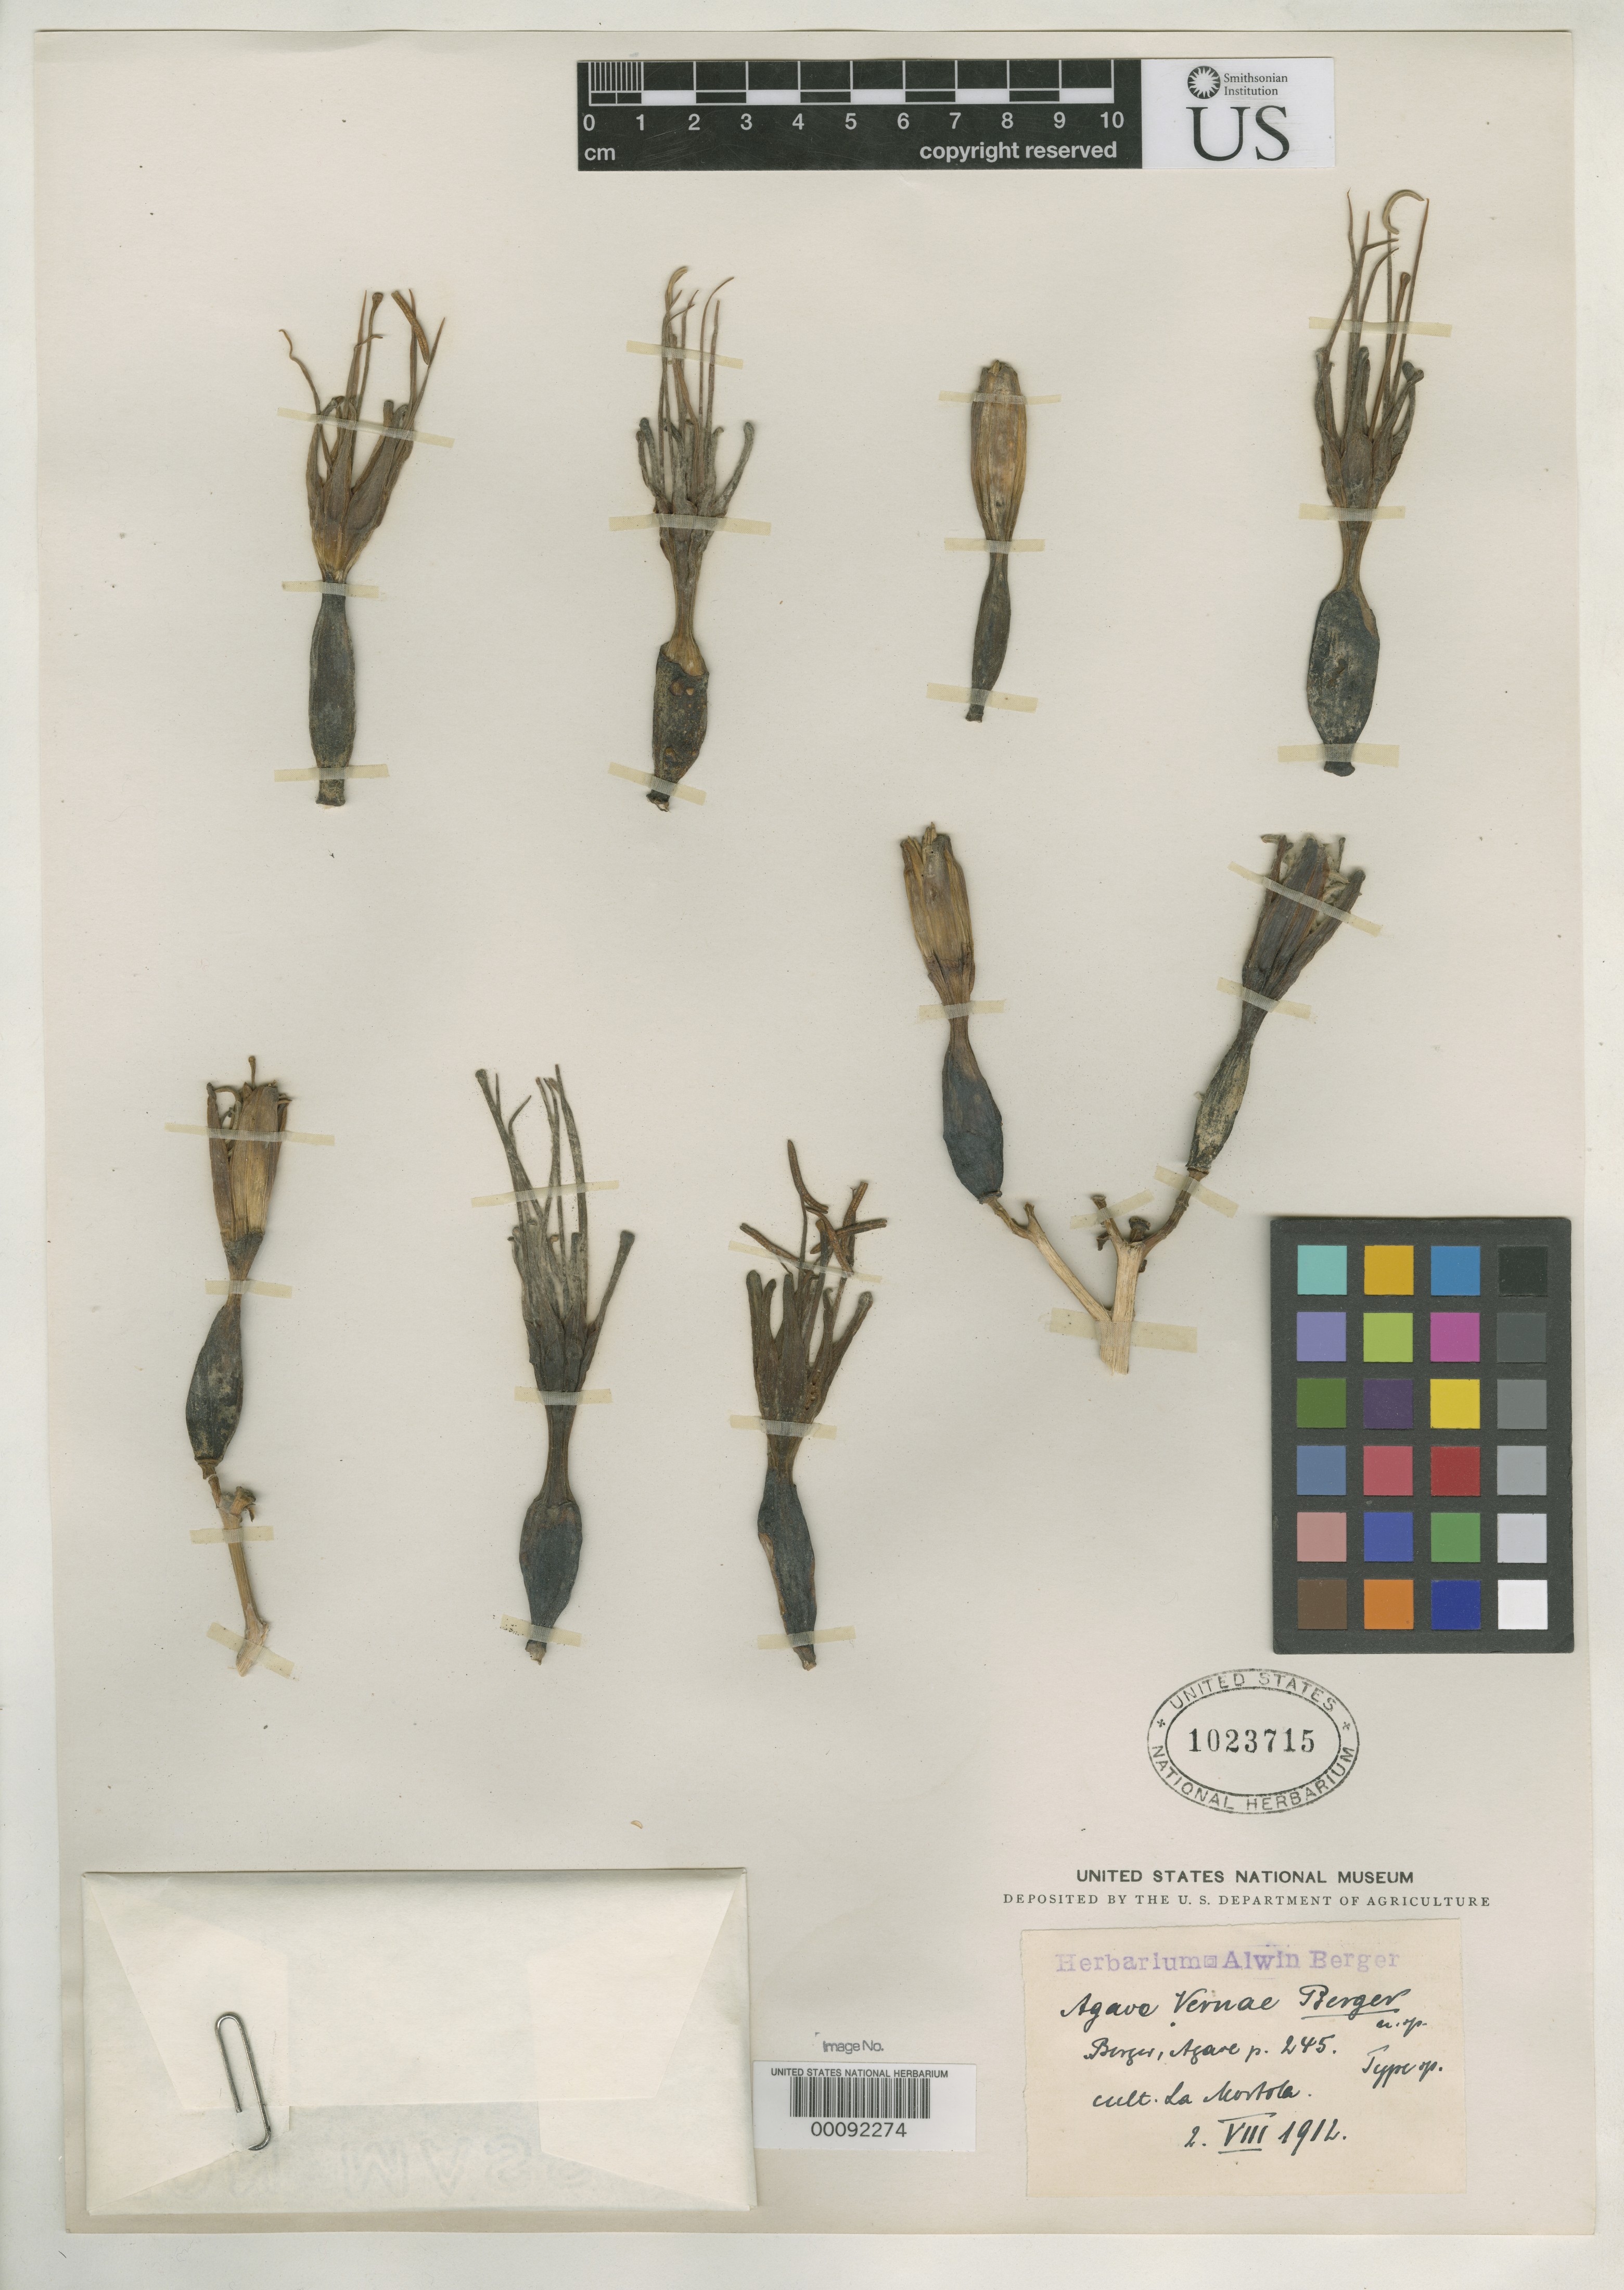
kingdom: Plantae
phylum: Tracheophyta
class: Liliopsida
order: Asparagales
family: Asparagaceae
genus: Agave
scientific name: Agave vernae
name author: A. Berger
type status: Type Collection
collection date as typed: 02 Aug 1912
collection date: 1912-08-02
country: Mexico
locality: Cultivated at La Mortola, Italy.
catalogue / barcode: US 1023715